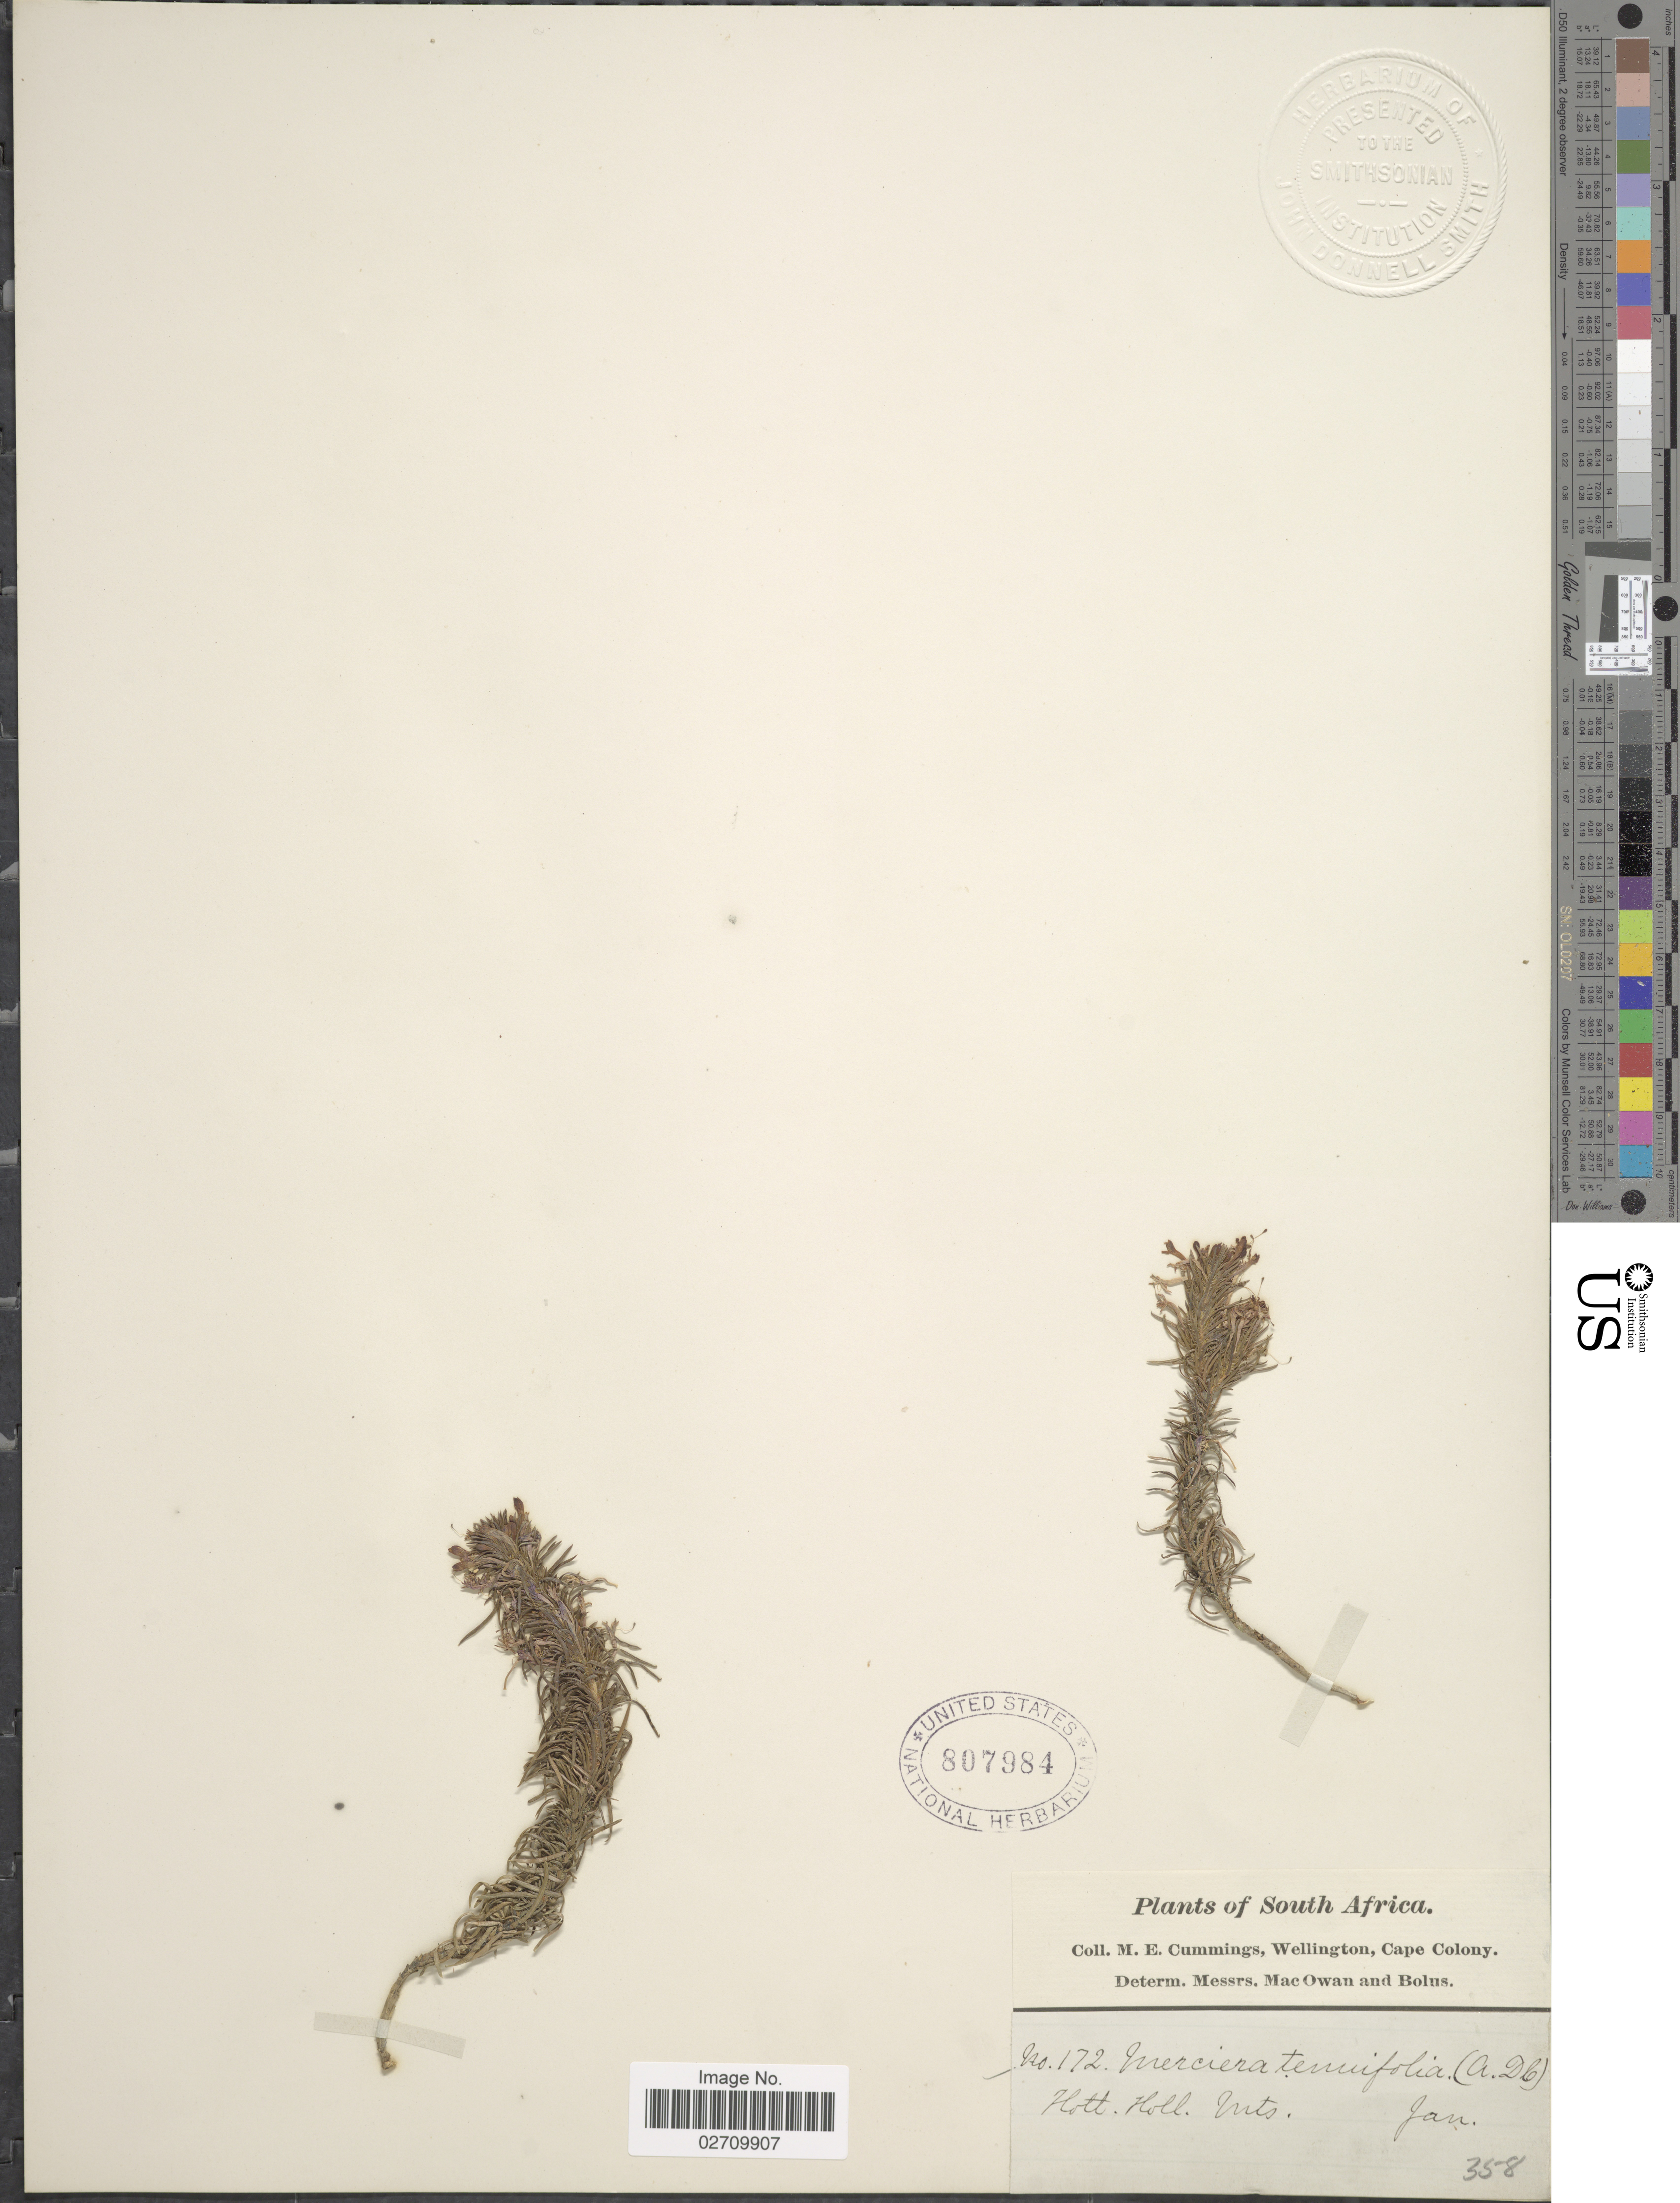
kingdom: Plantae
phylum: Tracheophyta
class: Magnoliopsida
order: Asterales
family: Campanulaceae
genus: Merciera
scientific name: Merciera tenuifolia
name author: (L. f.) A. DC.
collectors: M. E. Cummings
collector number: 172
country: South Africa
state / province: Western Cape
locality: Wellington, Cape Colony [unsure placement]. Hott. Holl. Mts.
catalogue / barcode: US 807984